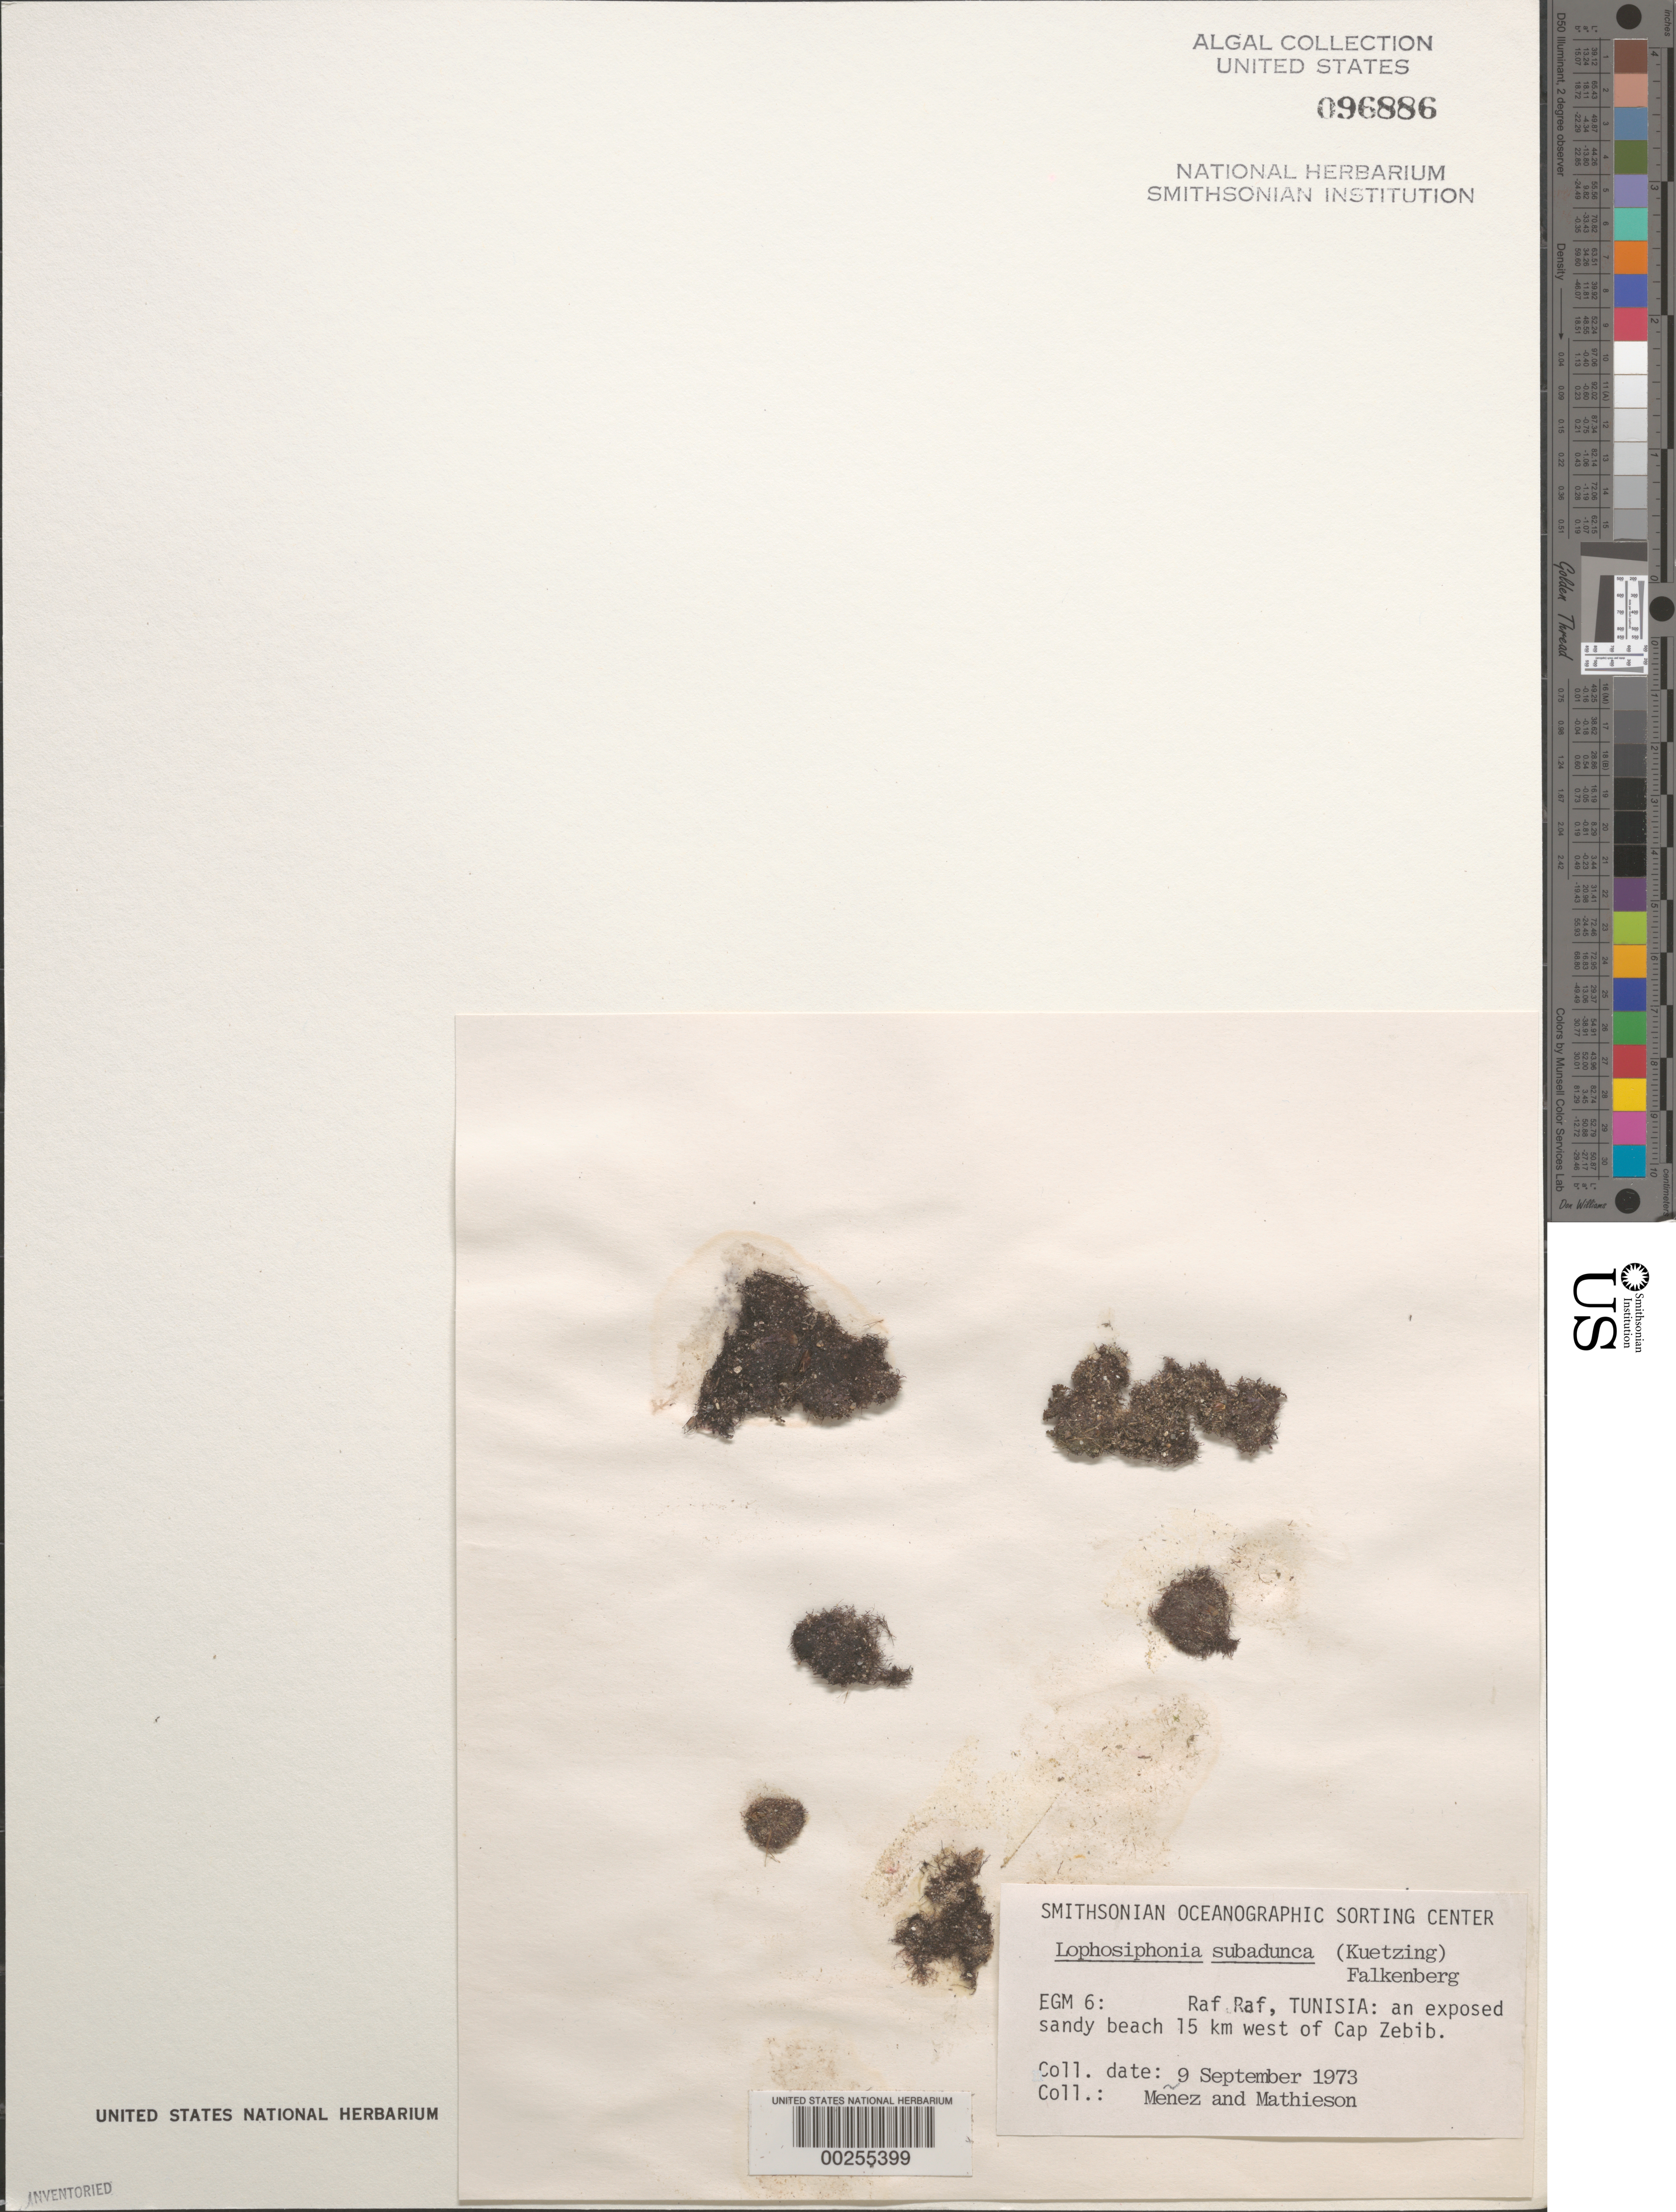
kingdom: Plantae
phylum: Rhodophyta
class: Florideophyceae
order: Ceramiales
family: Rhodomelaceae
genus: Lophosiphonia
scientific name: Lophosiphonia obscura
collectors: Meñez & R. Mathieson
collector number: EGM 6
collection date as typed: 09 Sep 1973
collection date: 1973-09-09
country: Tunisia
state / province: Bizerte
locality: Raf raf, 15 km west of cap zebib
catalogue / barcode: US 96886